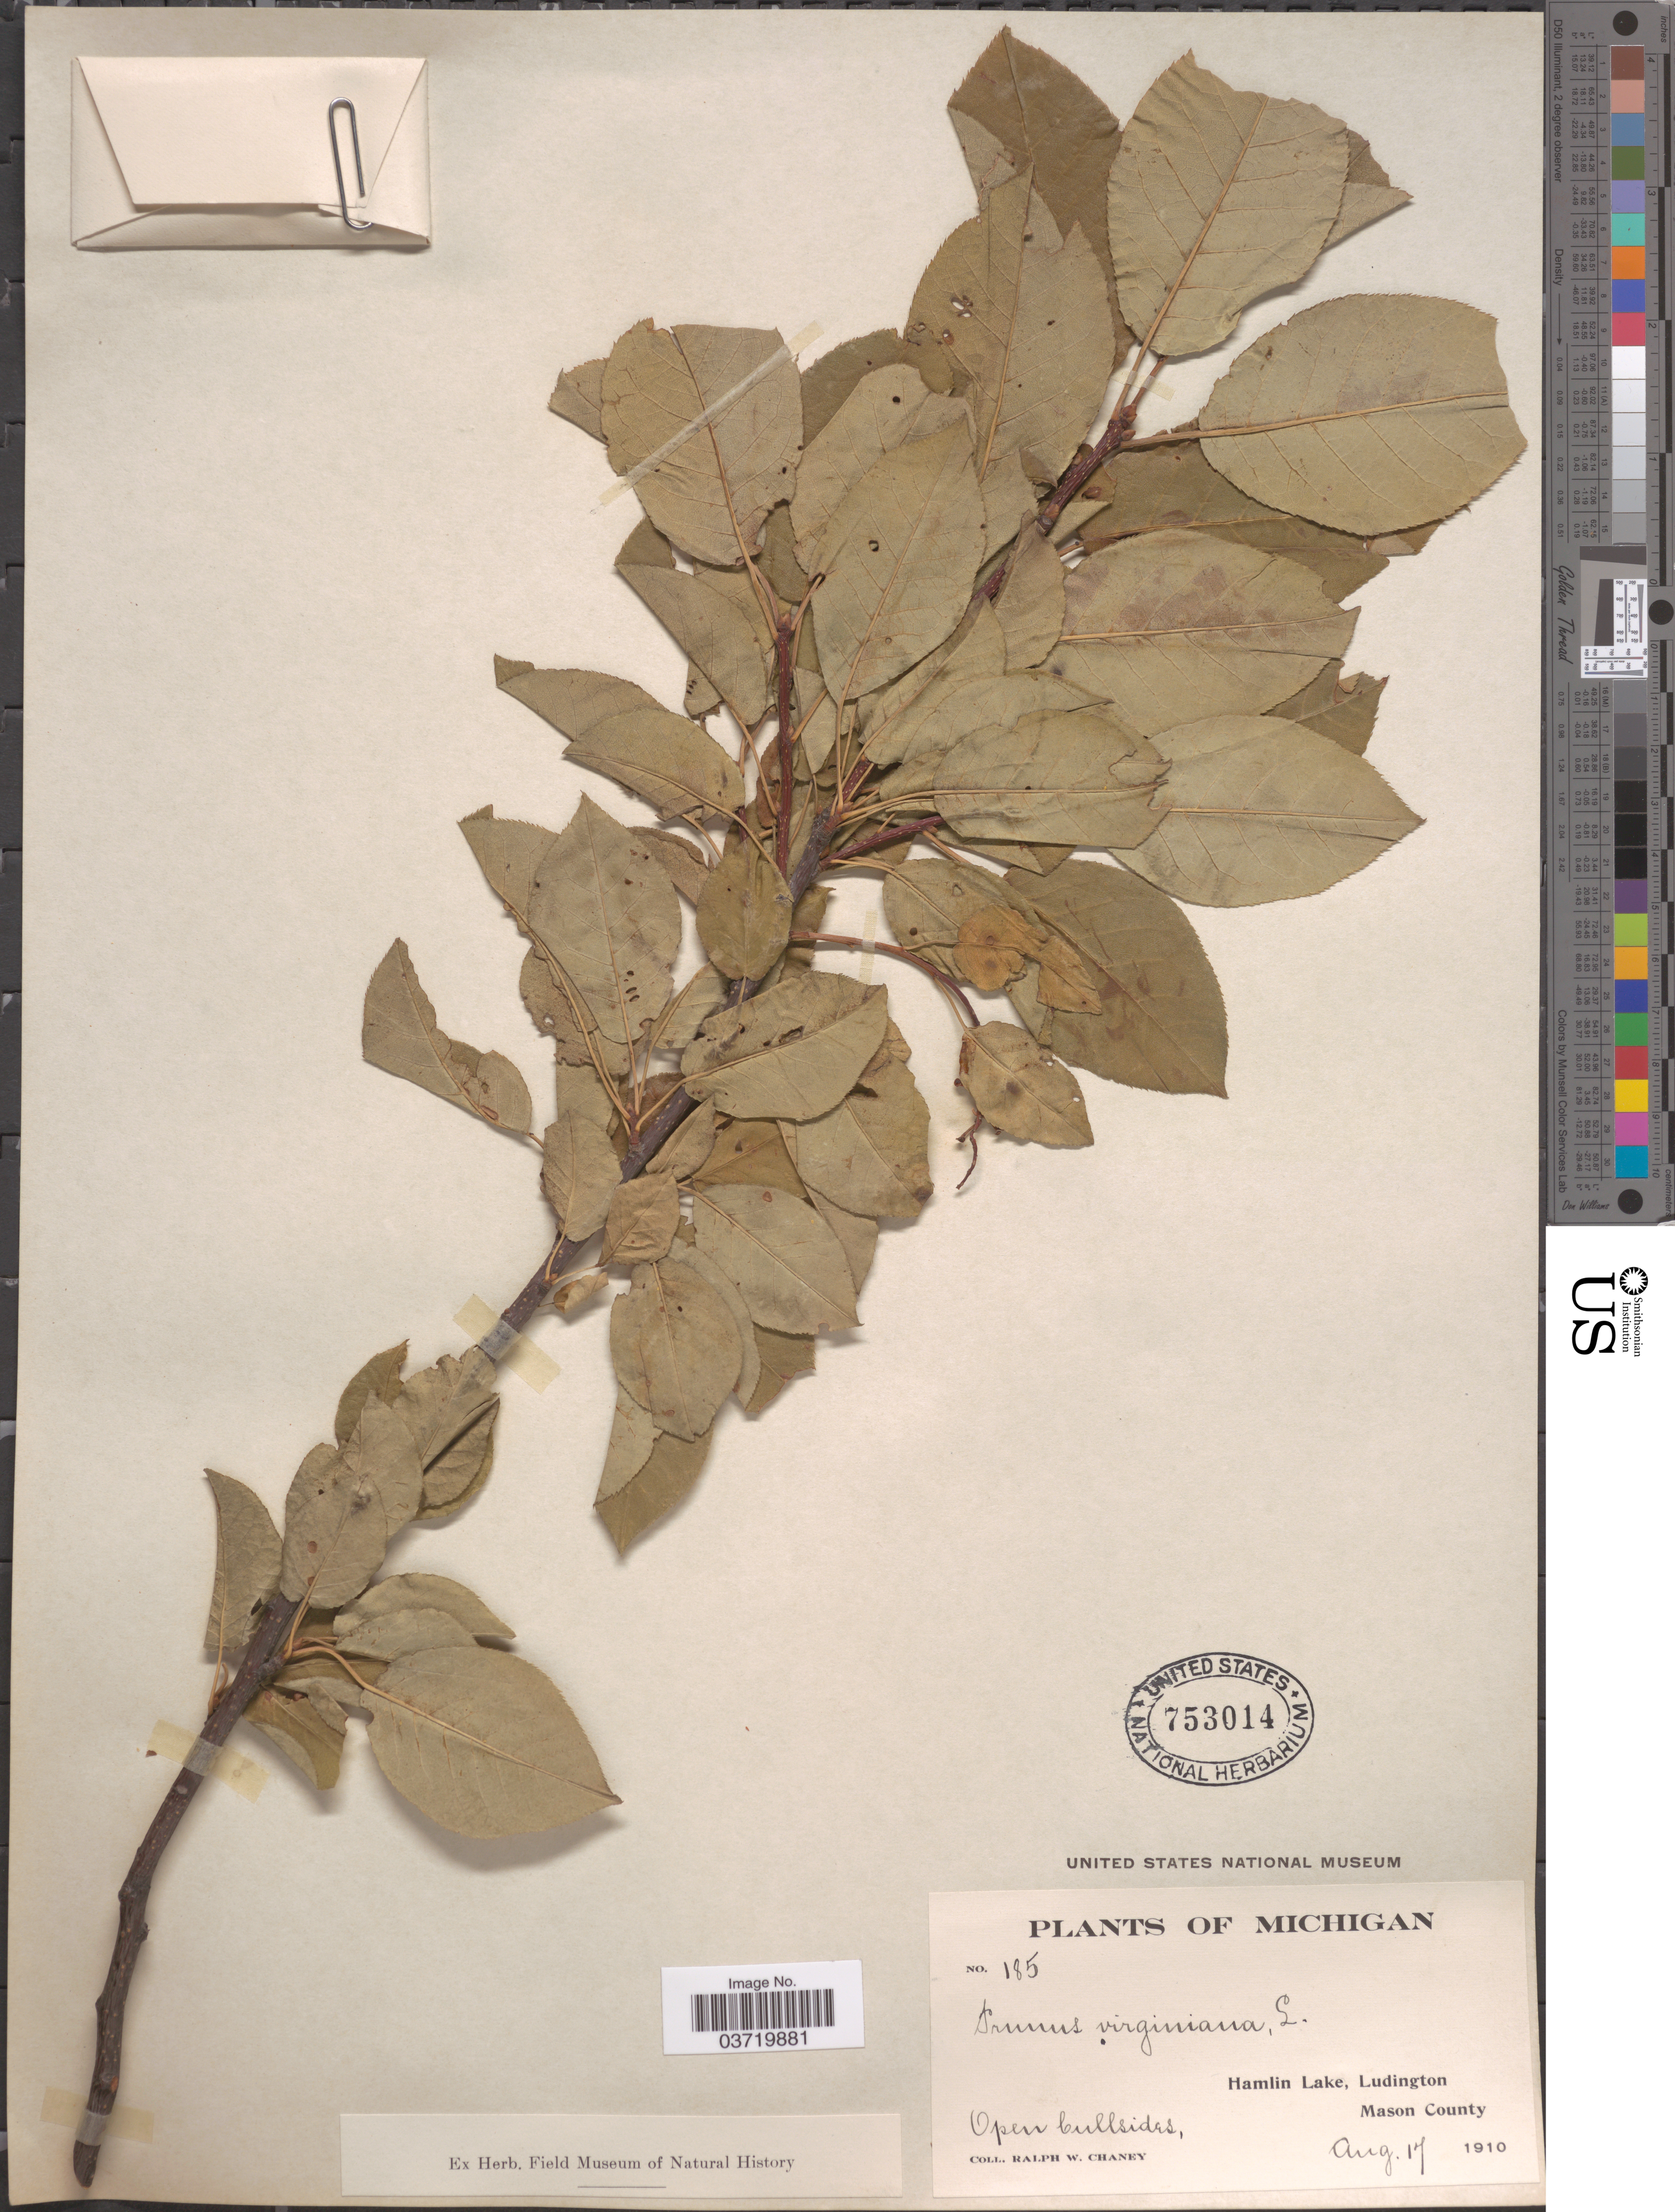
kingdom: Plantae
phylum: Tracheophyta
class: Magnoliopsida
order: Rosales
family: Rosaceae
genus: Prunus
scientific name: Prunus virginiana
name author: L.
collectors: R. Chaney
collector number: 185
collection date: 1910-08-17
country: United States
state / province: Michigan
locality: Hamlin Lake, Ludington. Mason County.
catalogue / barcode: US 753014